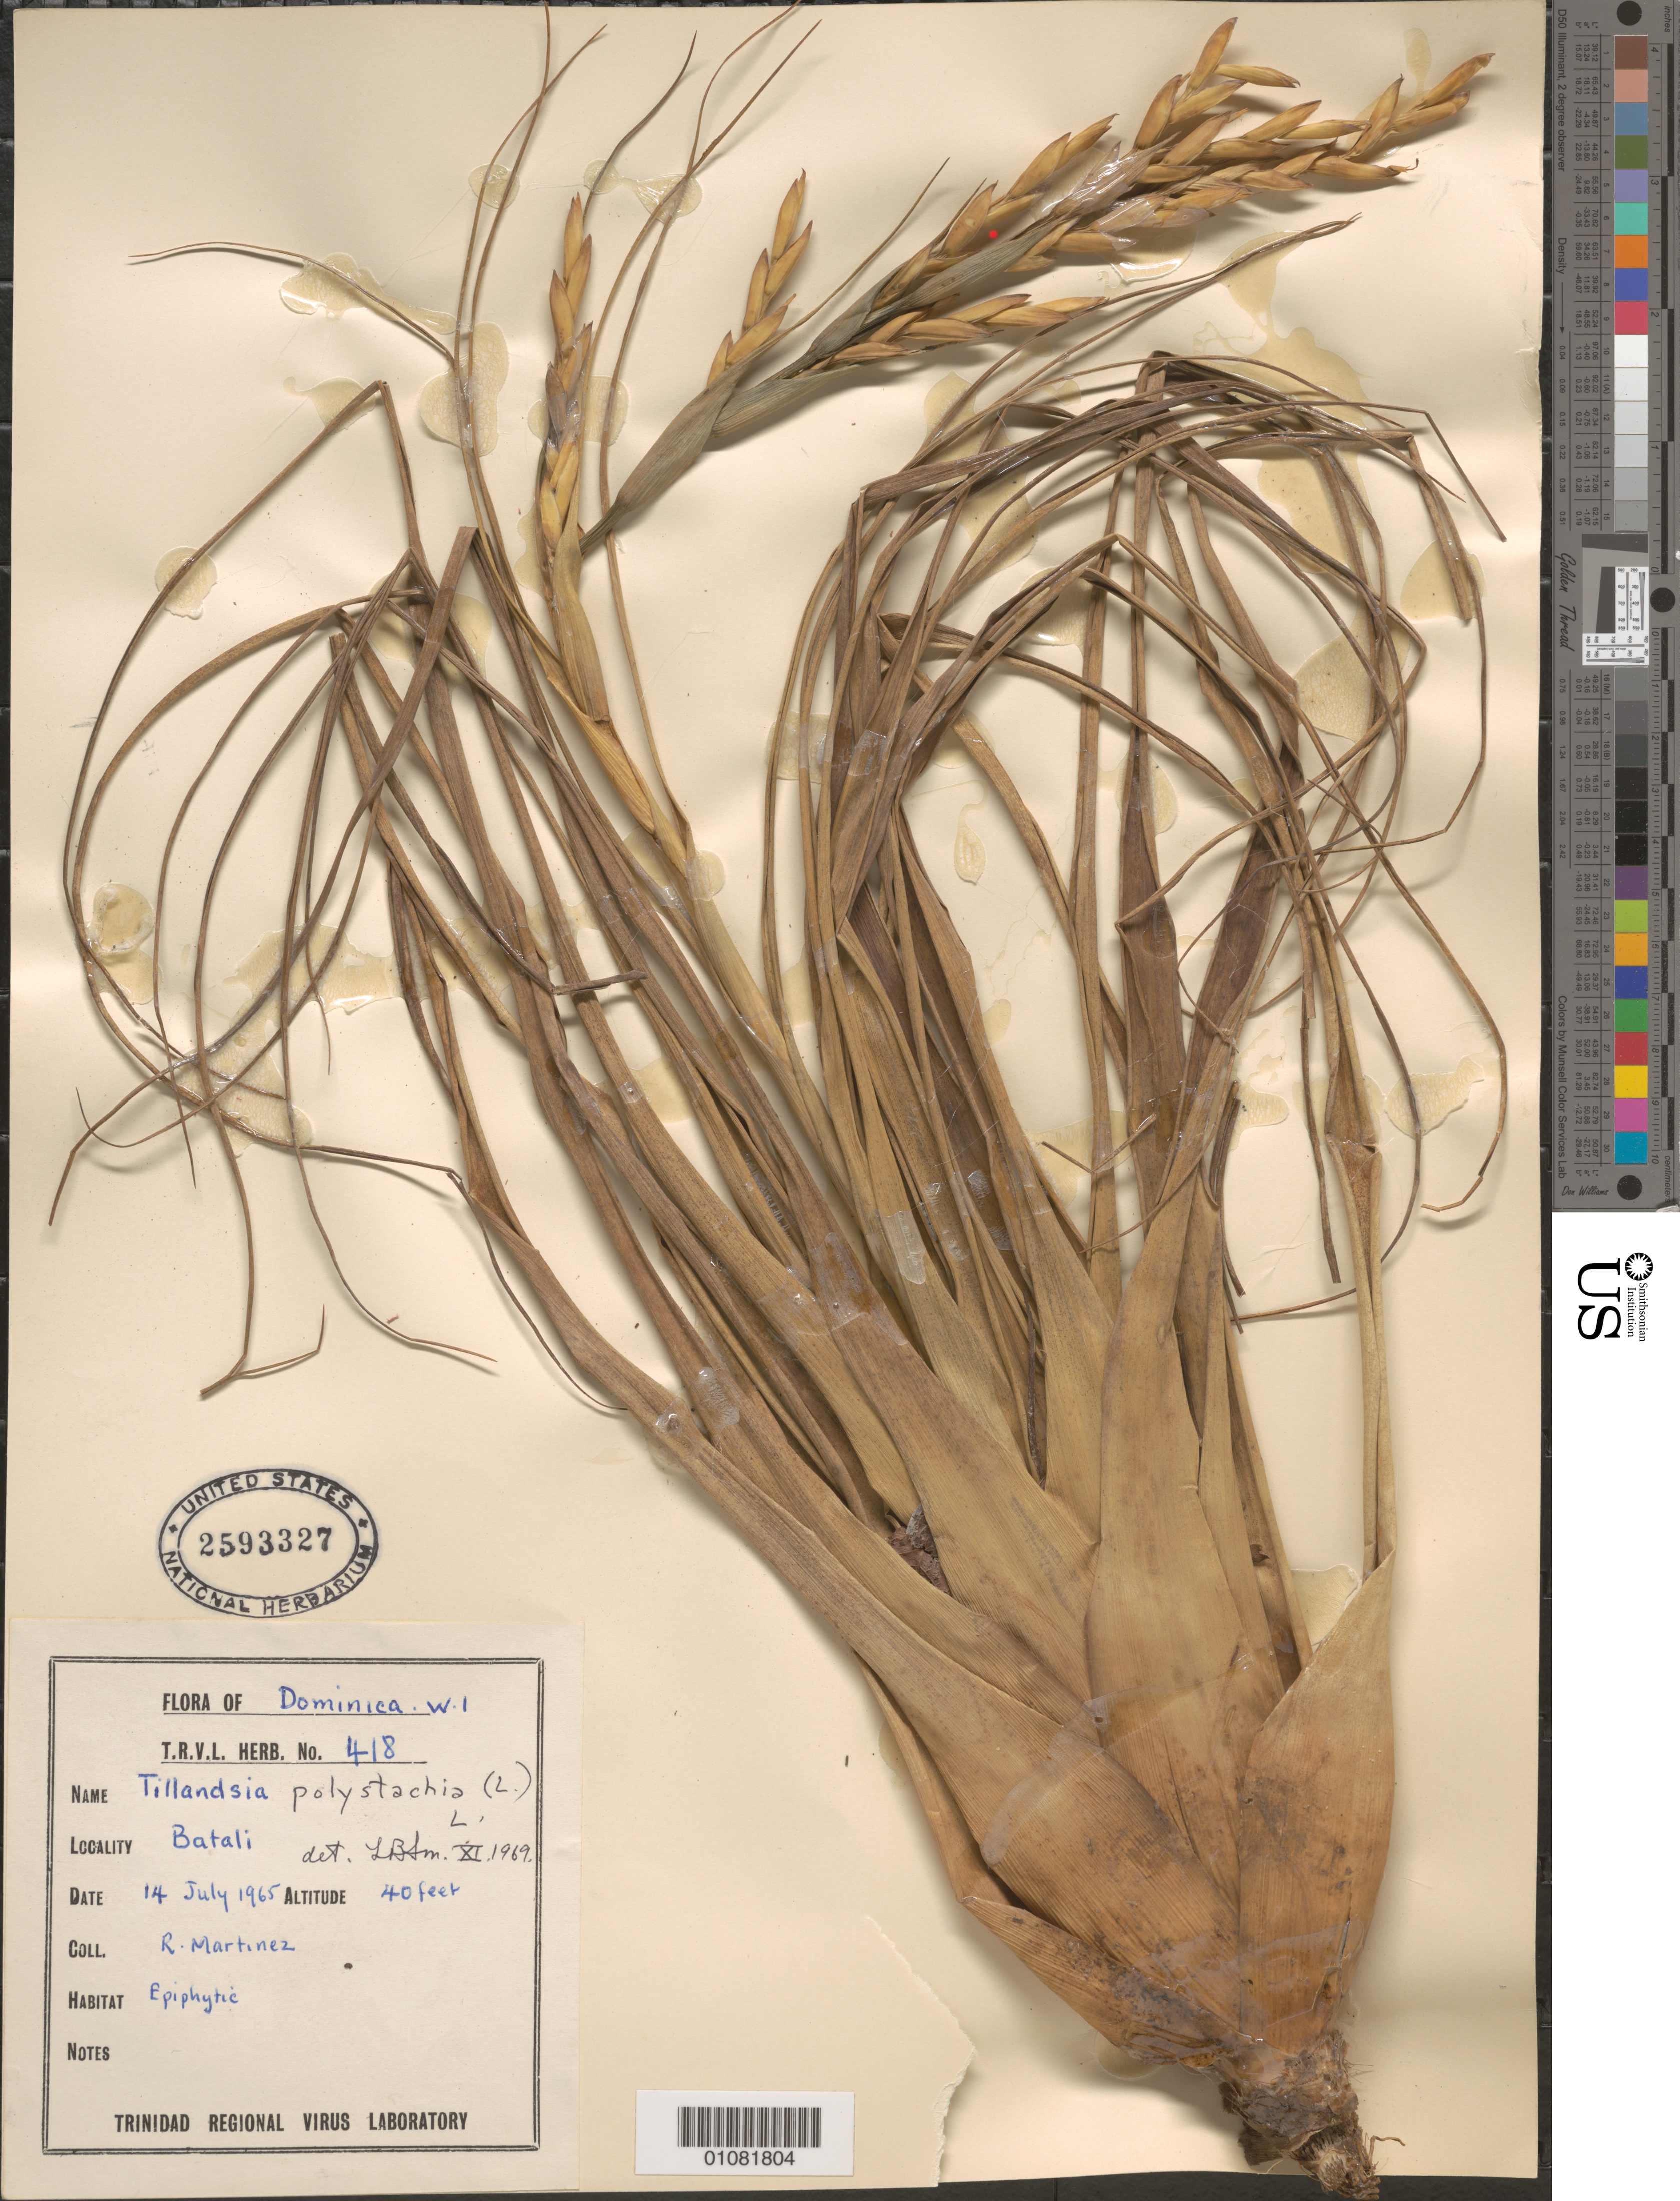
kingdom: Plantae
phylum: Tracheophyta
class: Liliopsida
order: Poales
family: Bromeliaceae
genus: Tillandsia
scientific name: Tillandsia polystachia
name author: (L.) L.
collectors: R. Martinez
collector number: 418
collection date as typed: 14 Jul 1965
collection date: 1965-07-14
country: Dominica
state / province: St. Joseph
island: Dominica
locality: Batali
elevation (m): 12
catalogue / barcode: US 2593327